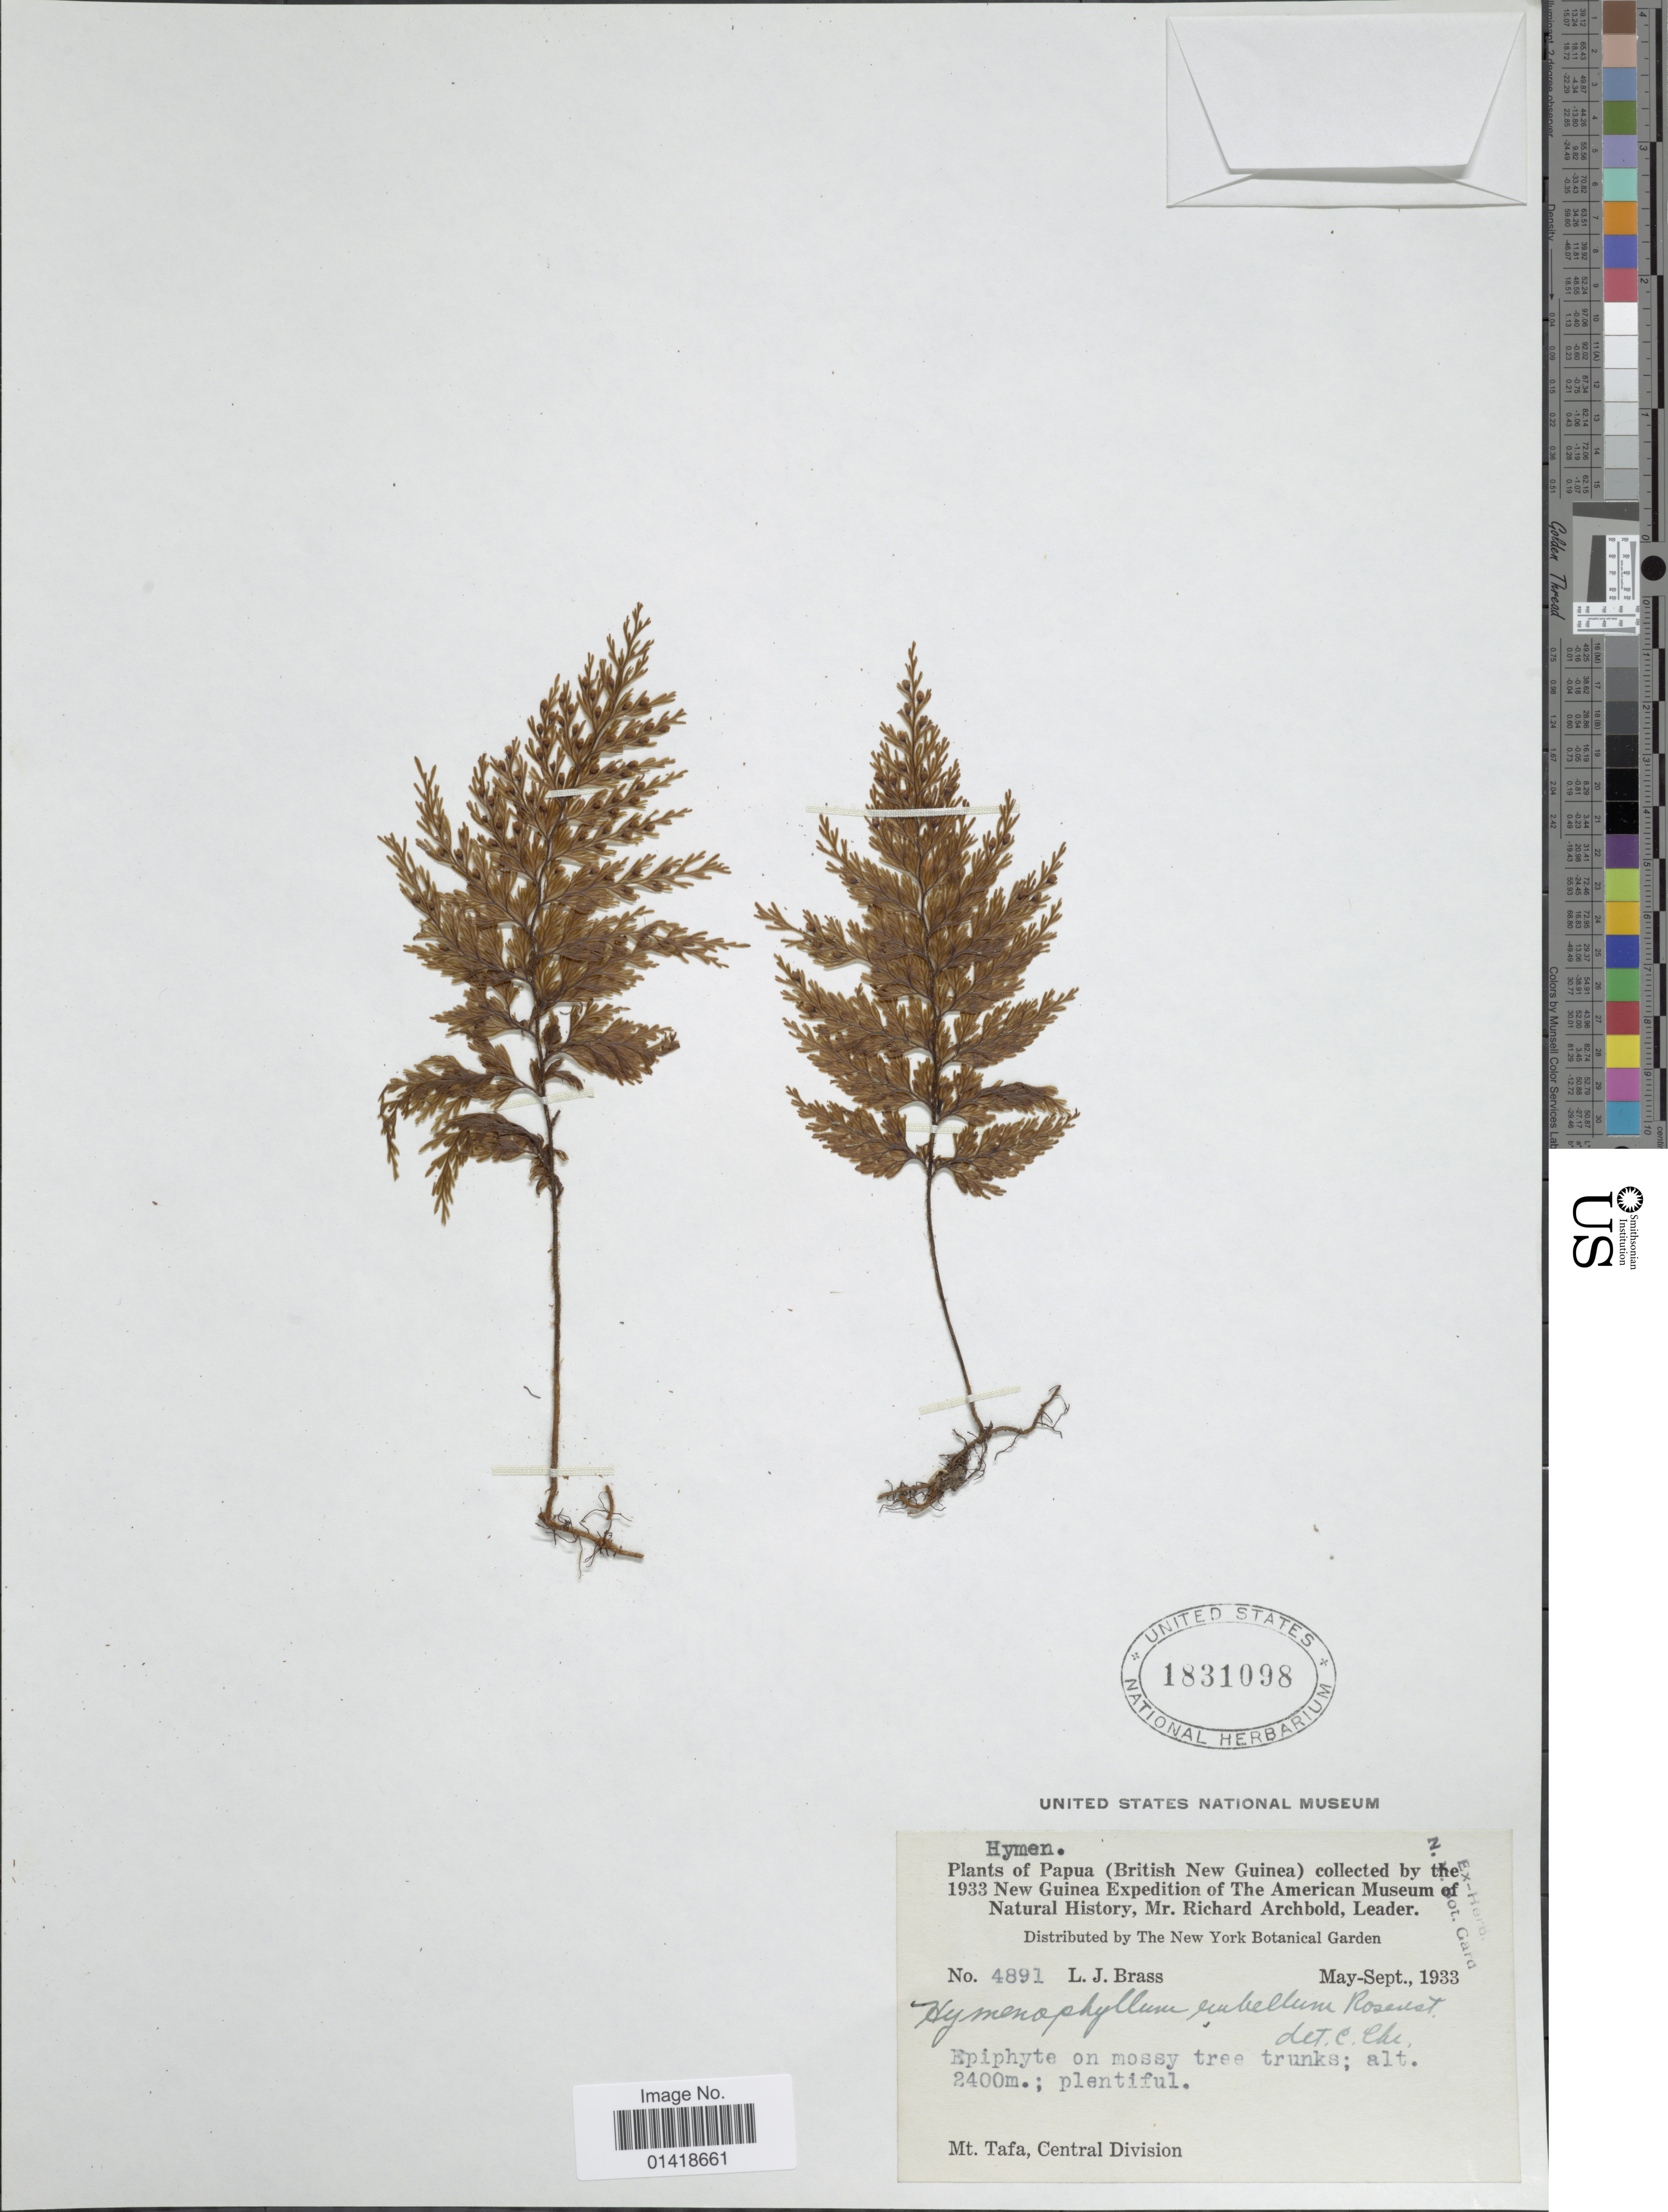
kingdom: Plantae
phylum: Tracheophyta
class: Polypodiopsida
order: Hymenophyllales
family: Hymenophyllaceae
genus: Hymenophyllum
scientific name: Hymenophyllum rubellum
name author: Rosenst.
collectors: L. J. Brass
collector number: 4891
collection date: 1933-05/1933-09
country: Indonesia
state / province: Papua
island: New Guinea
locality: British New Guinea. Mt. Tafa, Central Division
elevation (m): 2400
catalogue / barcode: US 1831098